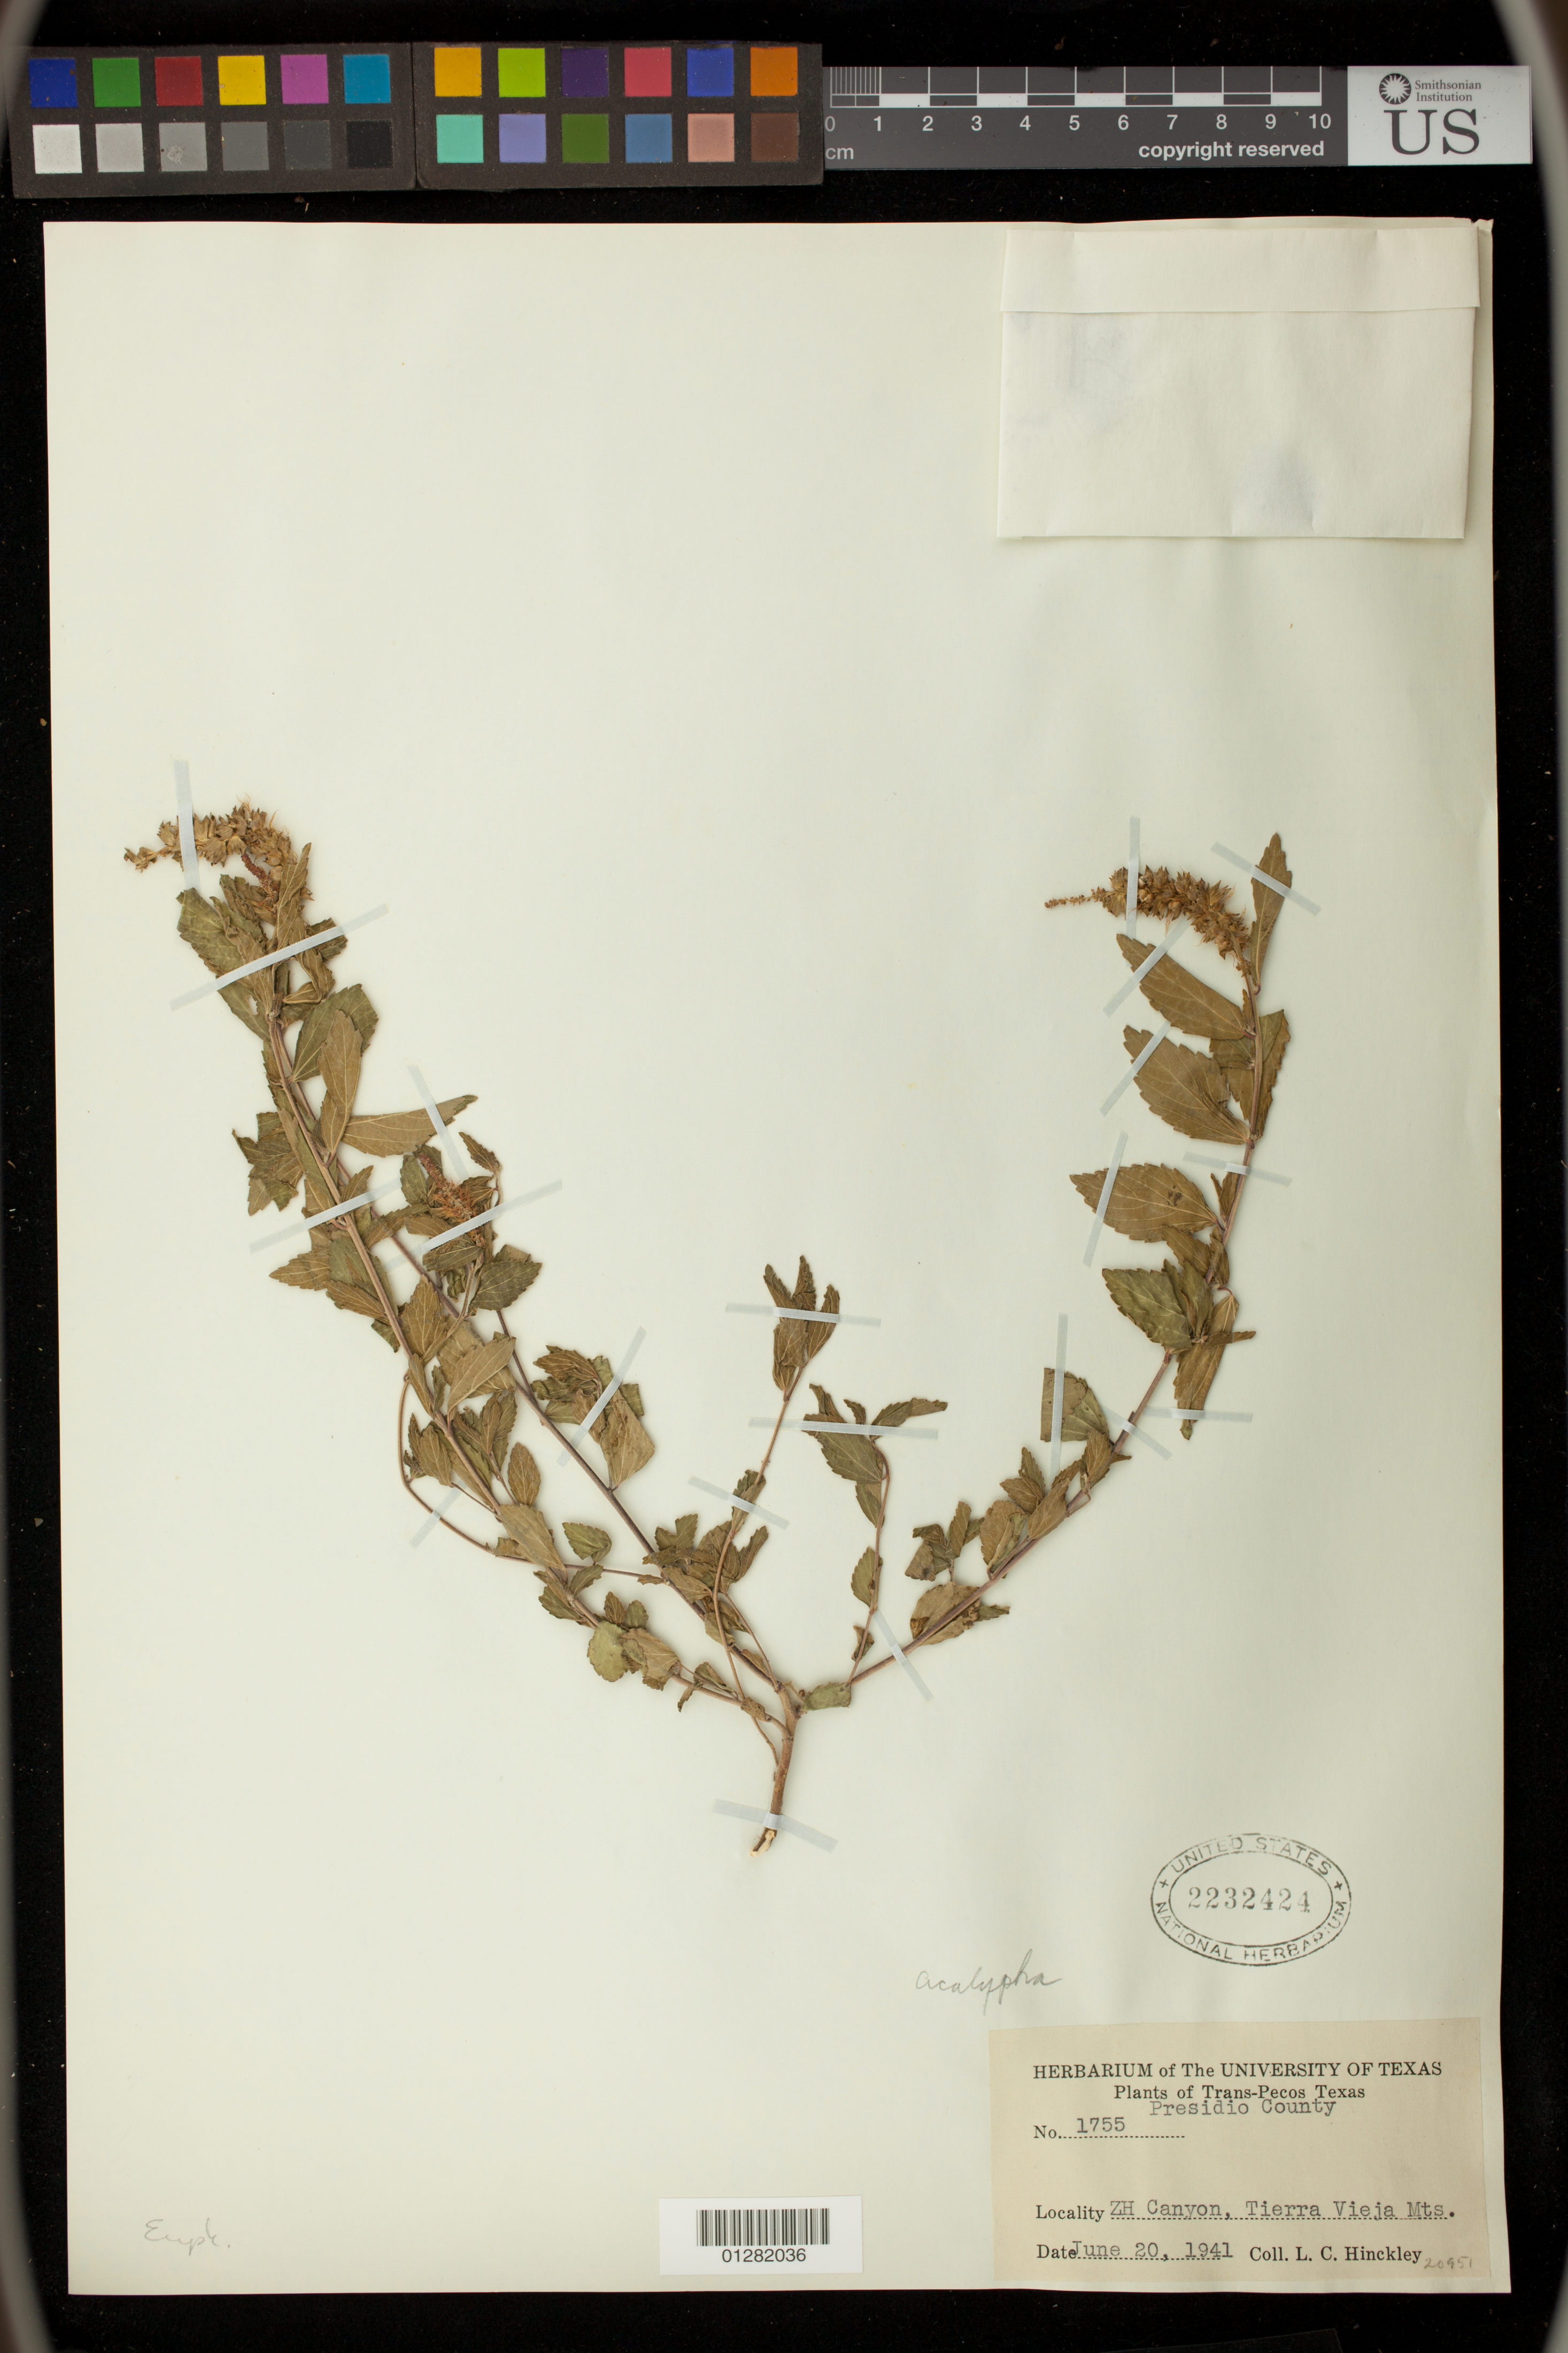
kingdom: Plantae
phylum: Tracheophyta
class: Magnoliopsida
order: Malpighiales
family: Euphorbiaceae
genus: Acalypha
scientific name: Acalypha sp.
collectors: L. Hinckley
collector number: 1755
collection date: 1941-06-20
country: United States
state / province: Texas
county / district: Presidio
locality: Trans-Pecos Texas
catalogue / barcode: US 2232424